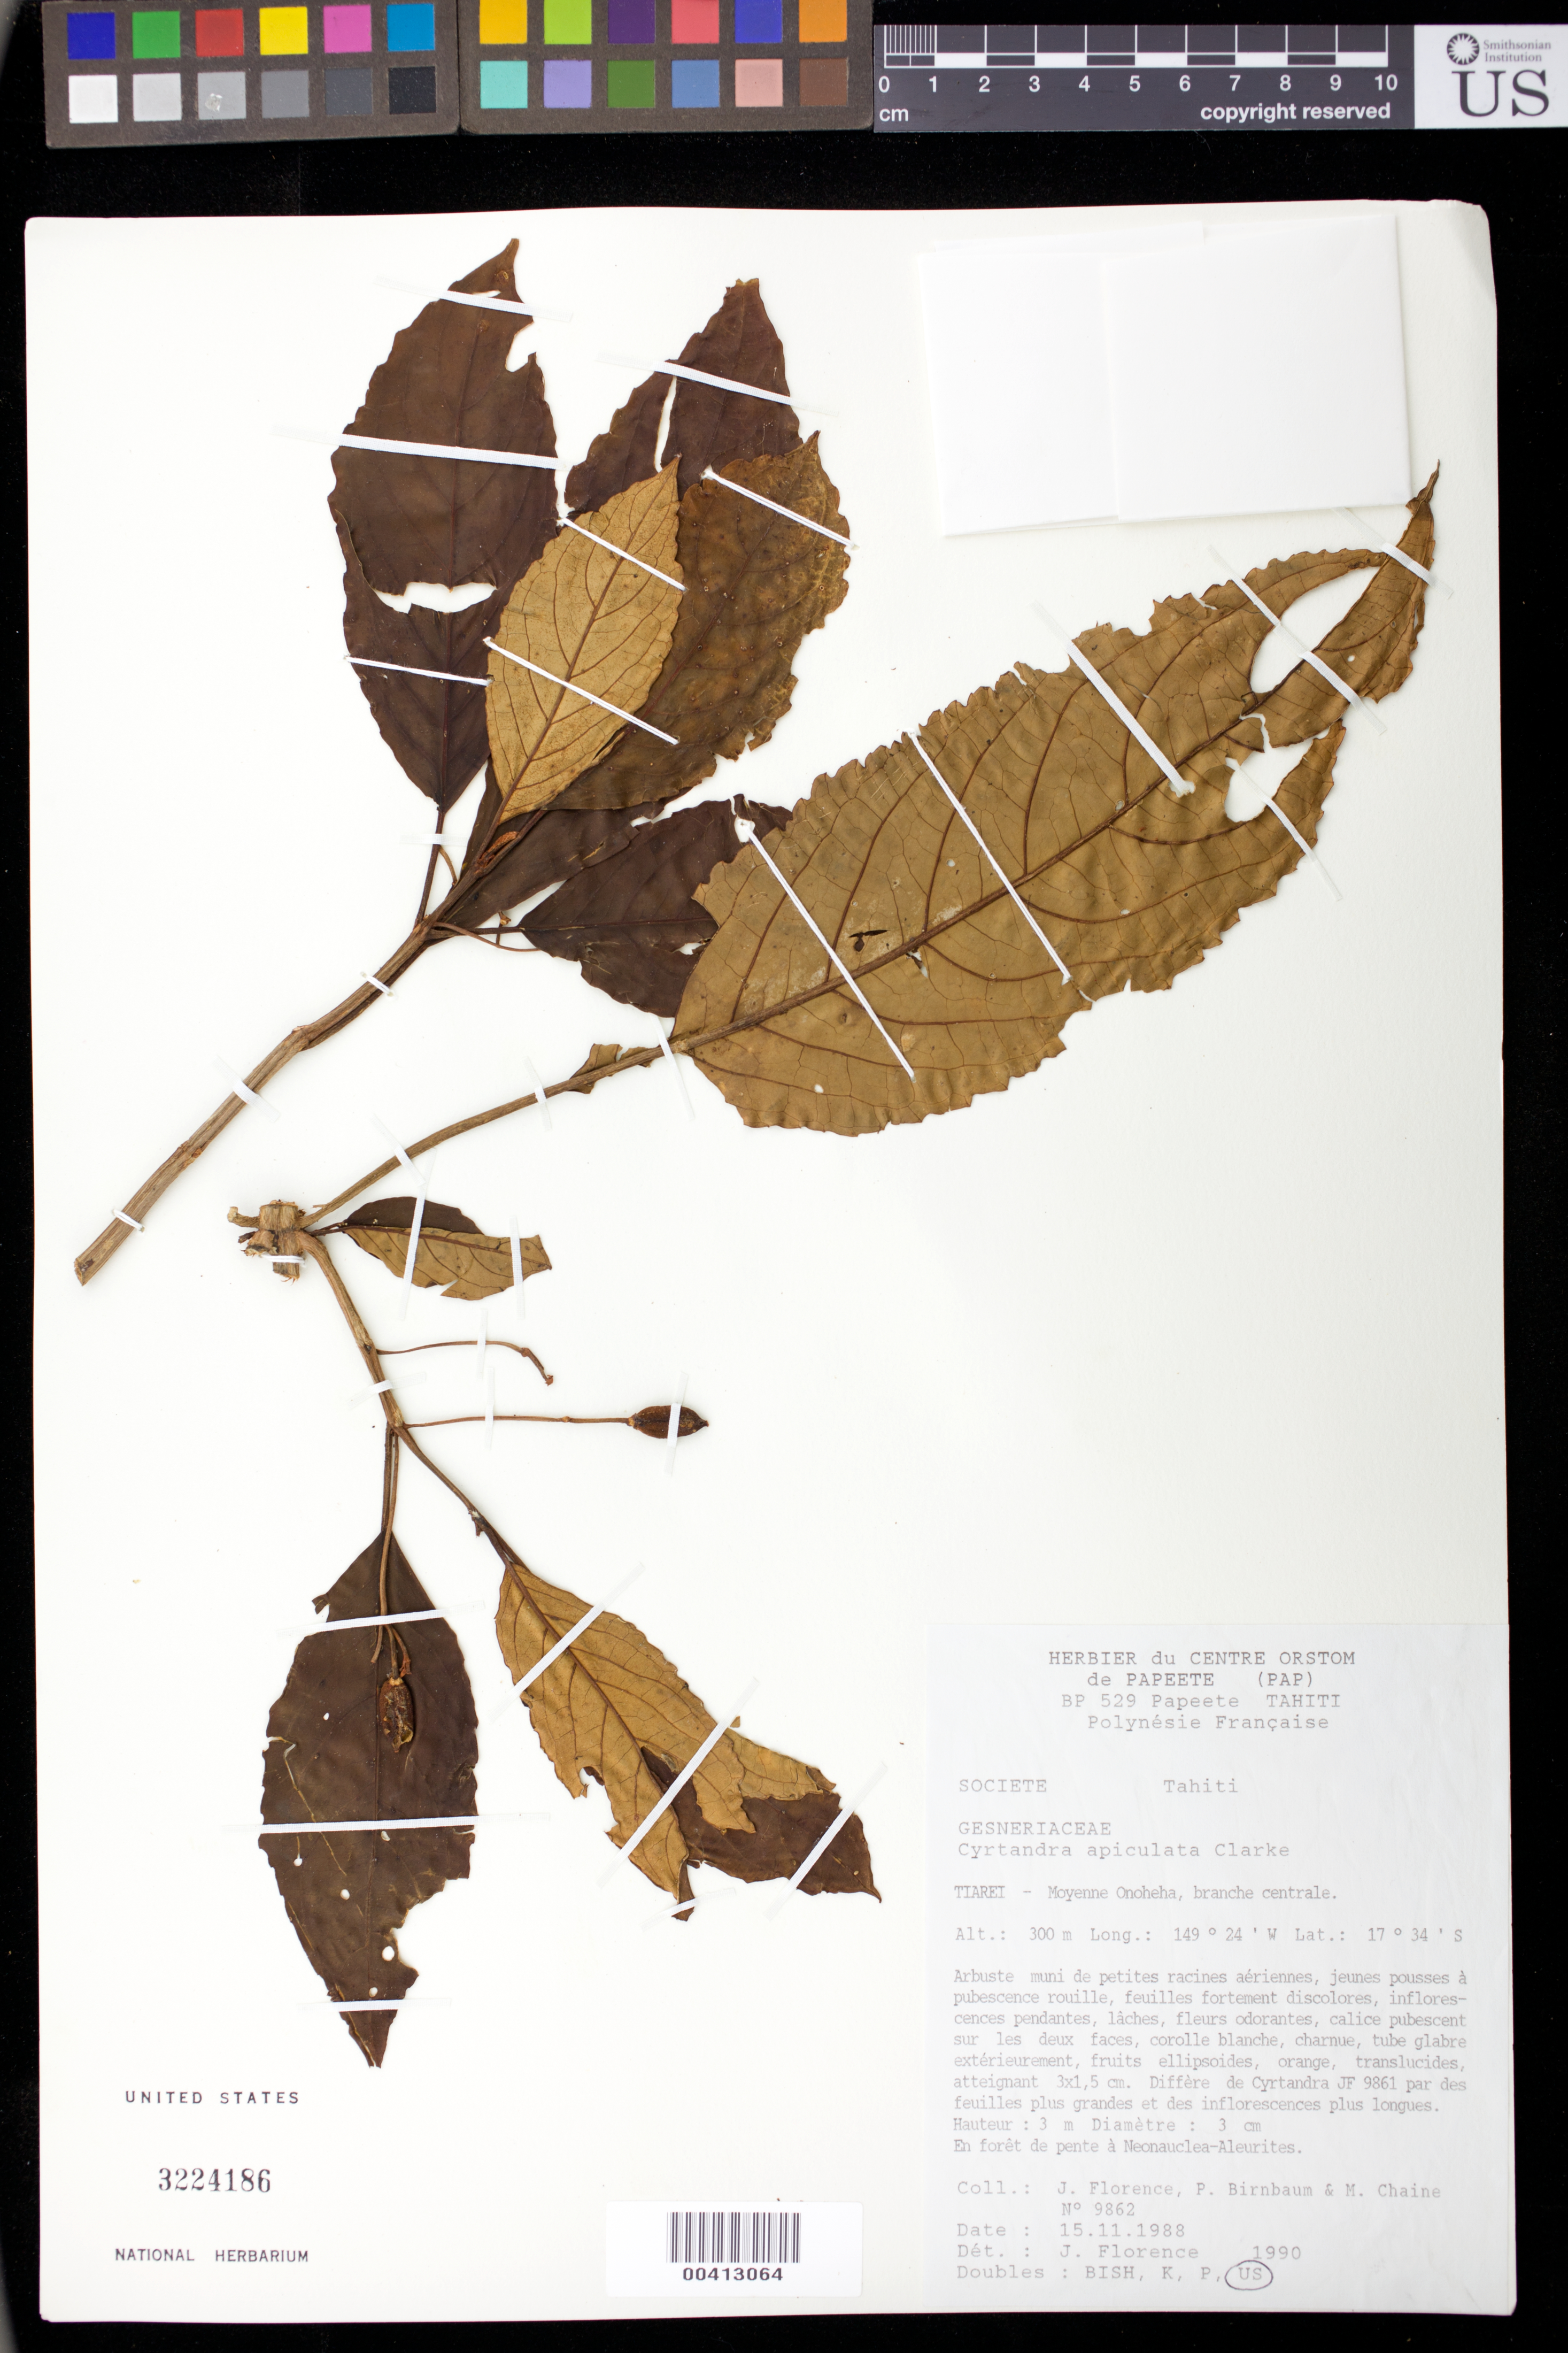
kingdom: Plantae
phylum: Tracheophyta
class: Magnoliopsida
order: Lamiales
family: Gesneriaceae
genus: Cyrtandra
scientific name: Cyrtandra apiculata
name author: C.B. Clarke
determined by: Florence, J.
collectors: J. Florence, P. Birnbaum & M. Chaine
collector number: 9862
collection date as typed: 15 Nov 1988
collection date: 1988-11-15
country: French Polynesia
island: Tahiti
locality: Tiarei-moyenne onoheha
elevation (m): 300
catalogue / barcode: US 3224186